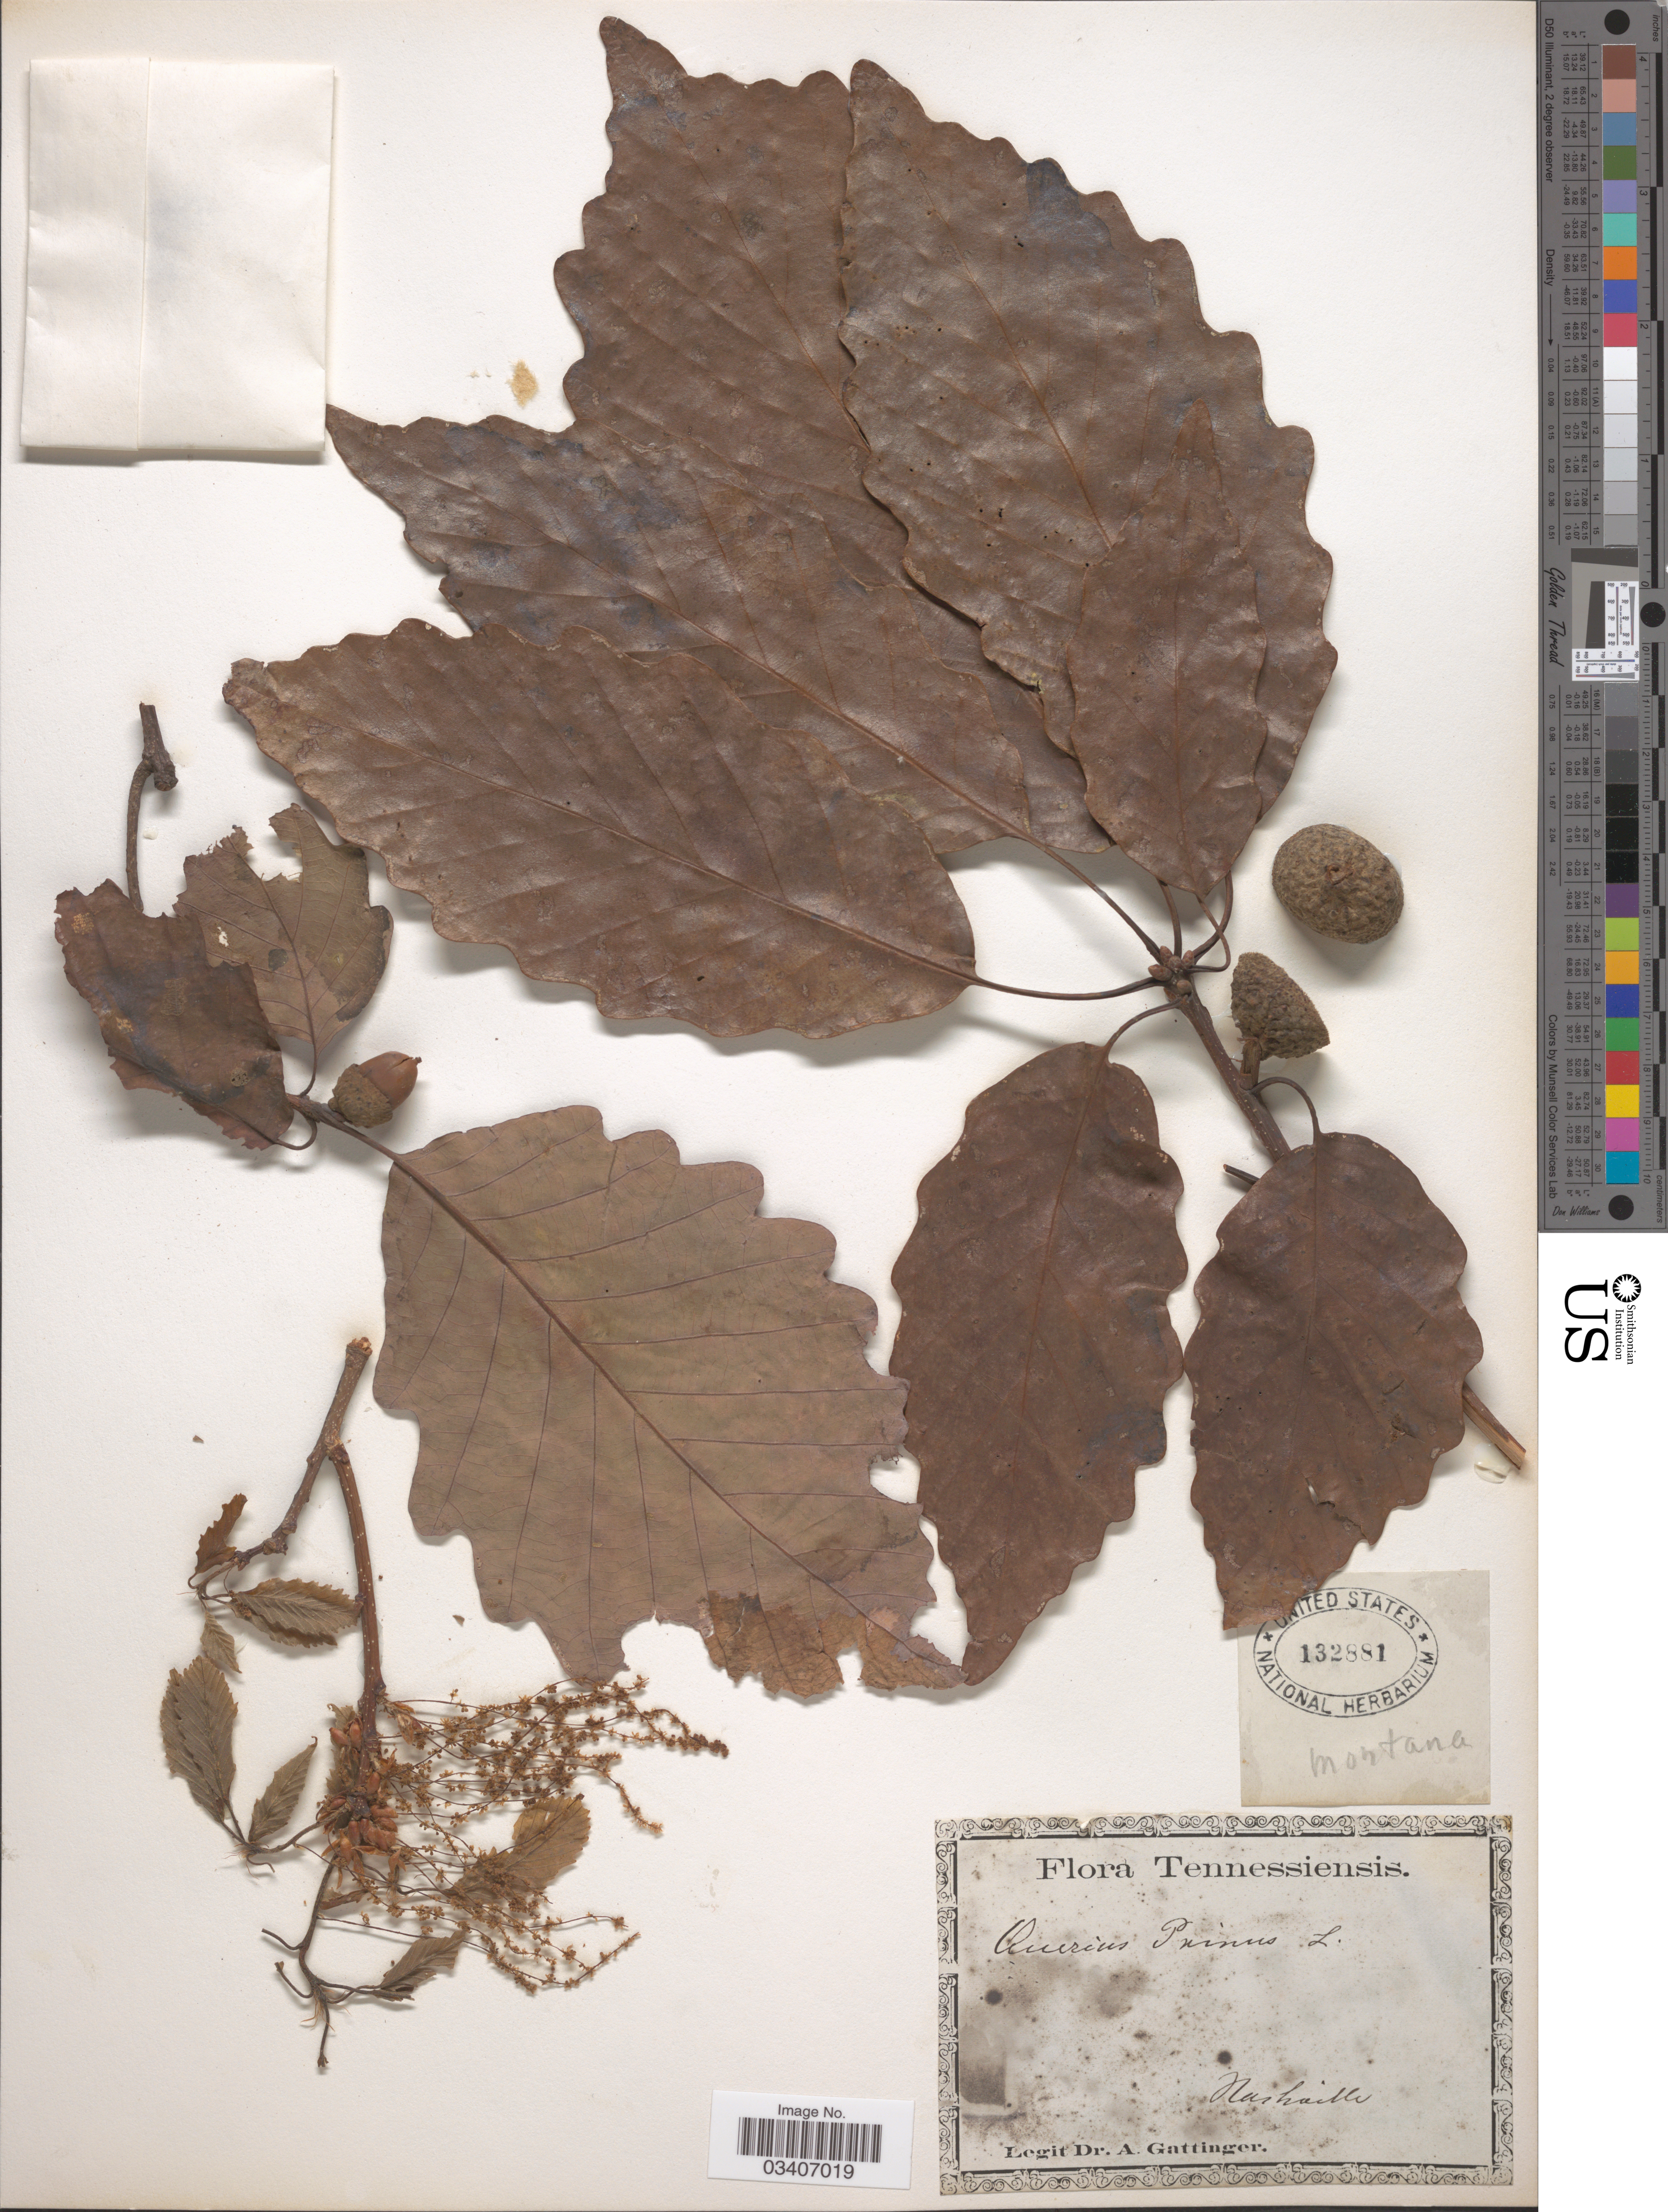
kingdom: Plantae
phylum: Tracheophyta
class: Magnoliopsida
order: Fagales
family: Fagaceae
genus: Quercus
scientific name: Quercus montana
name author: Willd.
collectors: A. Gattinger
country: United States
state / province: Tennessee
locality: Nashville.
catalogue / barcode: US 132881